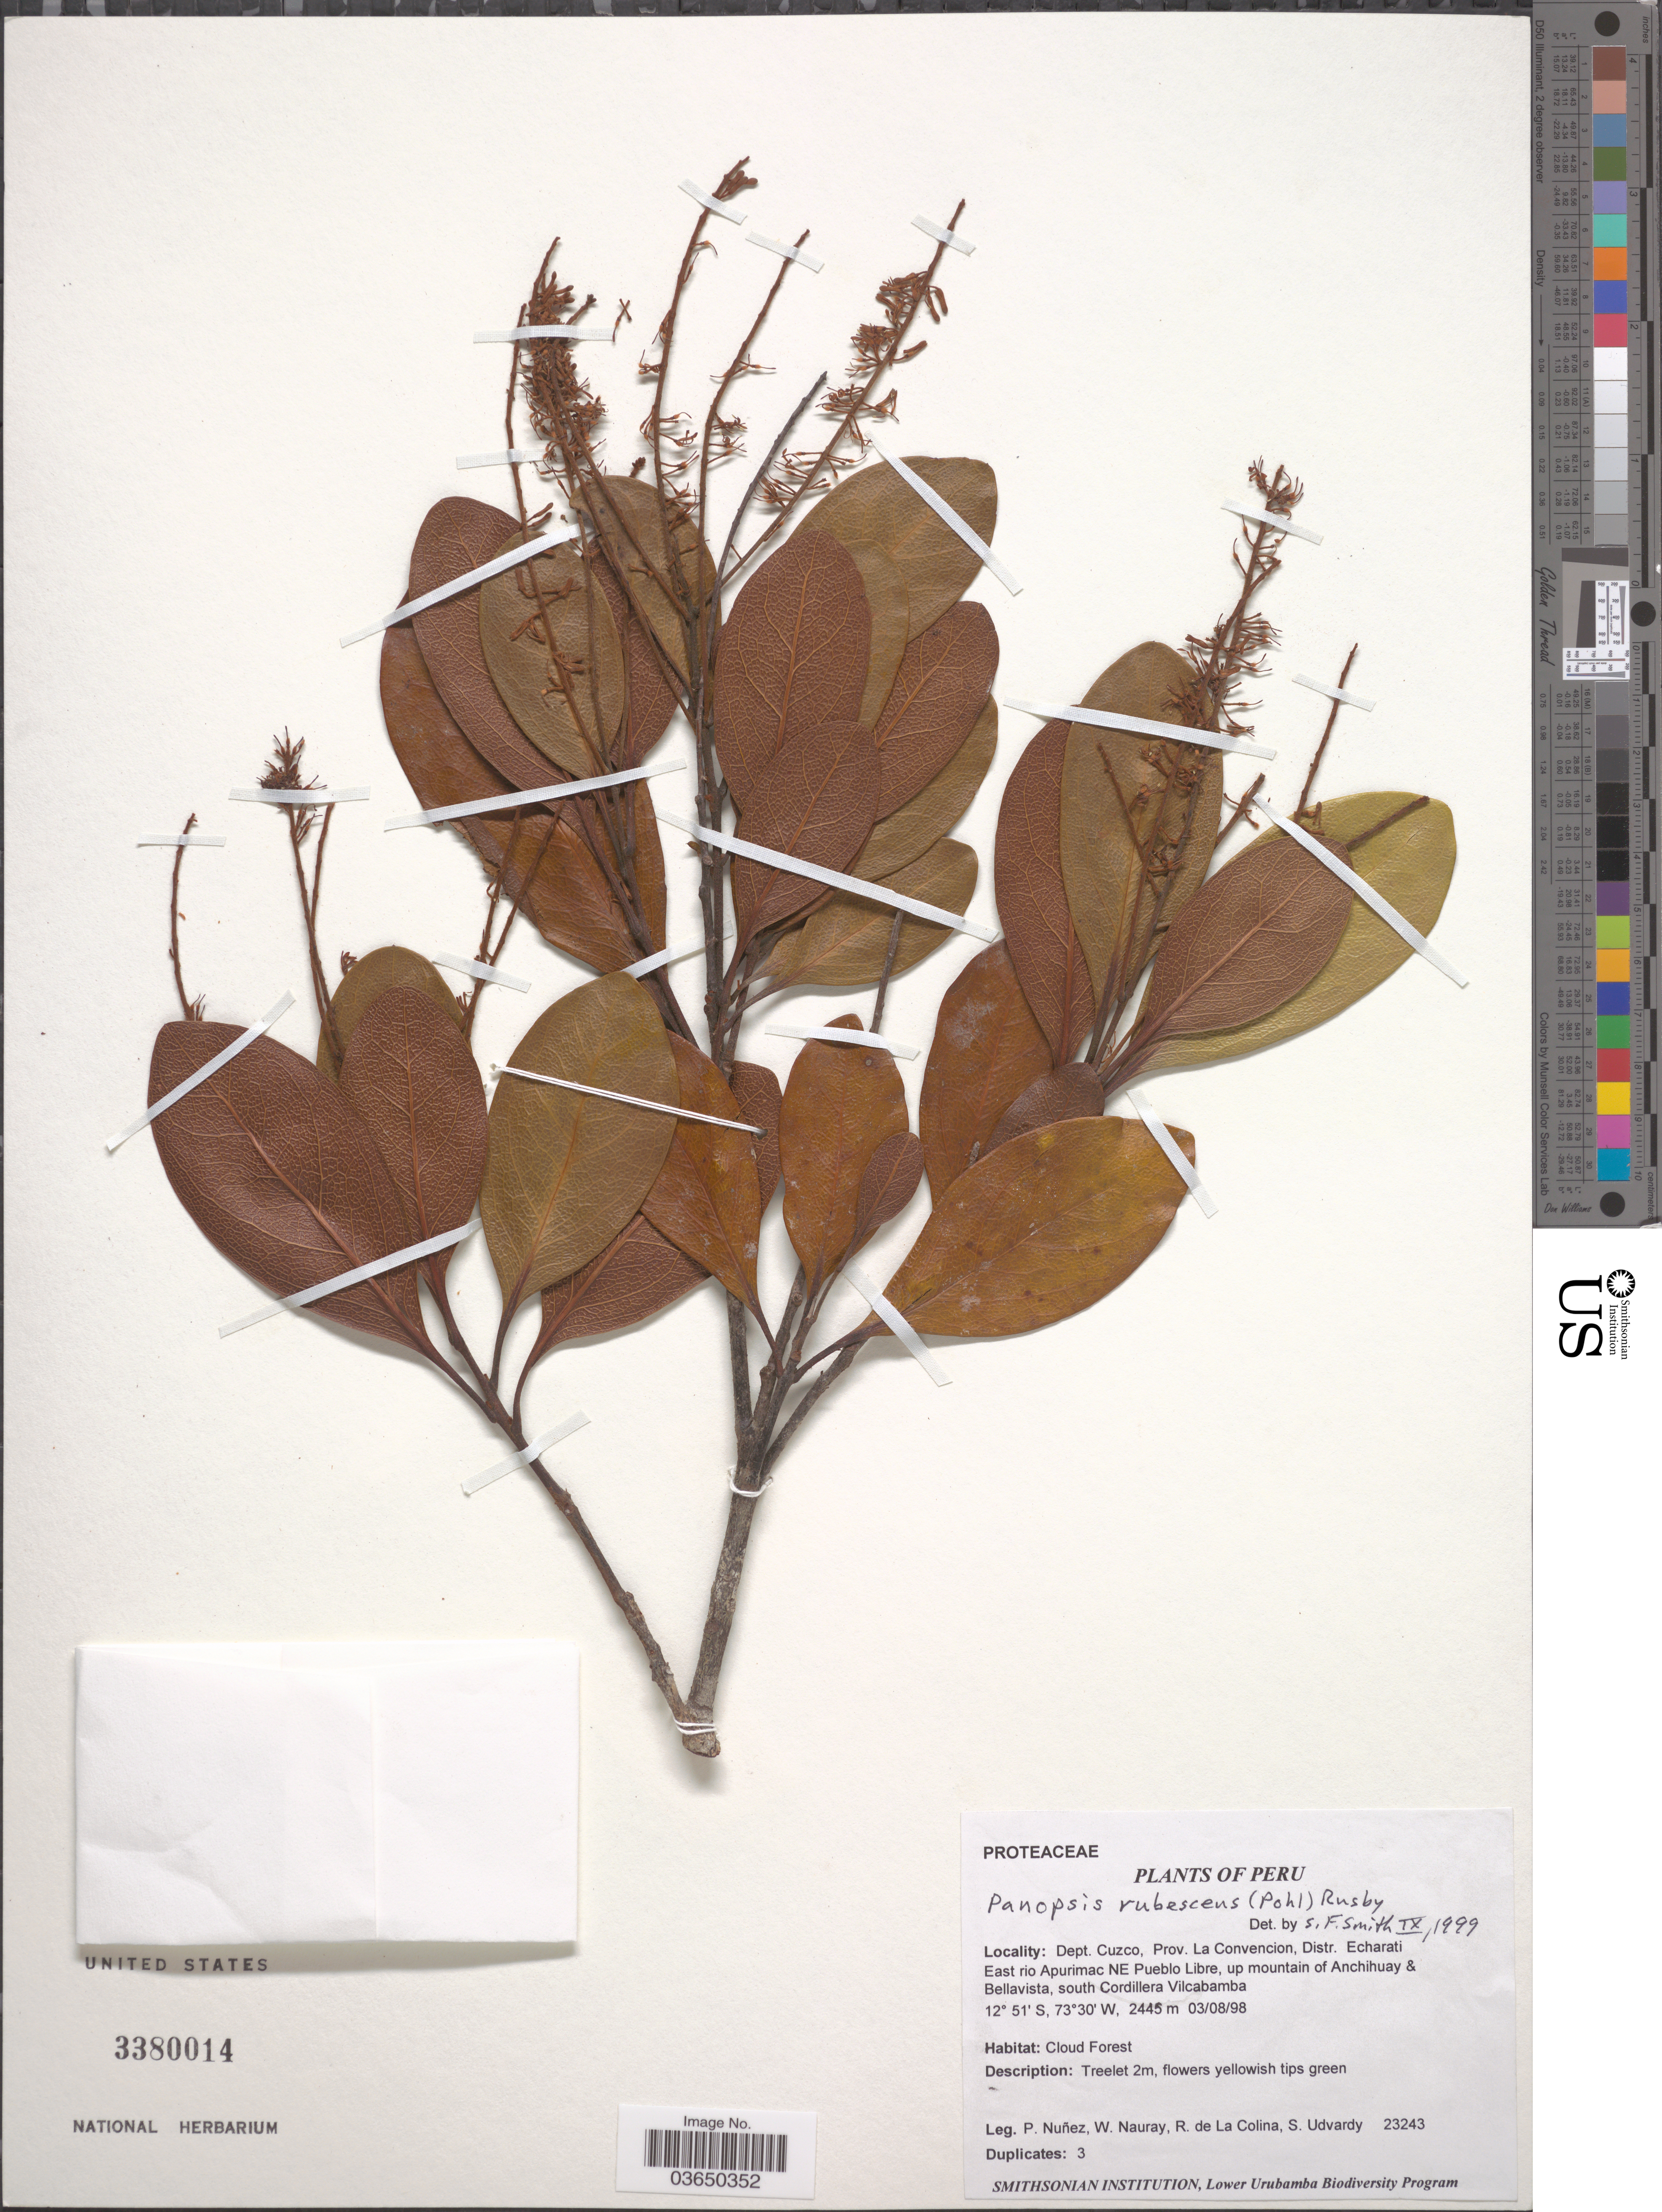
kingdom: Plantae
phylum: Tracheophyta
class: Magnoliopsida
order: Proteales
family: Proteaceae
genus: Panopsis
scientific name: Panopsis rubescens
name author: (Pohl) Pittier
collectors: P. Nuñez V., W. Nauray, R. Colina & S. Udvardy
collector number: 23243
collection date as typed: Transcribed d/m/y: 3/8/98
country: Peru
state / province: Cusco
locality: Dept. Cuzco, Prov. La Convencion, Distr. Echarati. East rio Apurimac NE Pueblo Libre, up mountain of Anchihuay & Bellavista, south Cordillera Vilcabamba.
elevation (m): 2445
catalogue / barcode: US 3380014